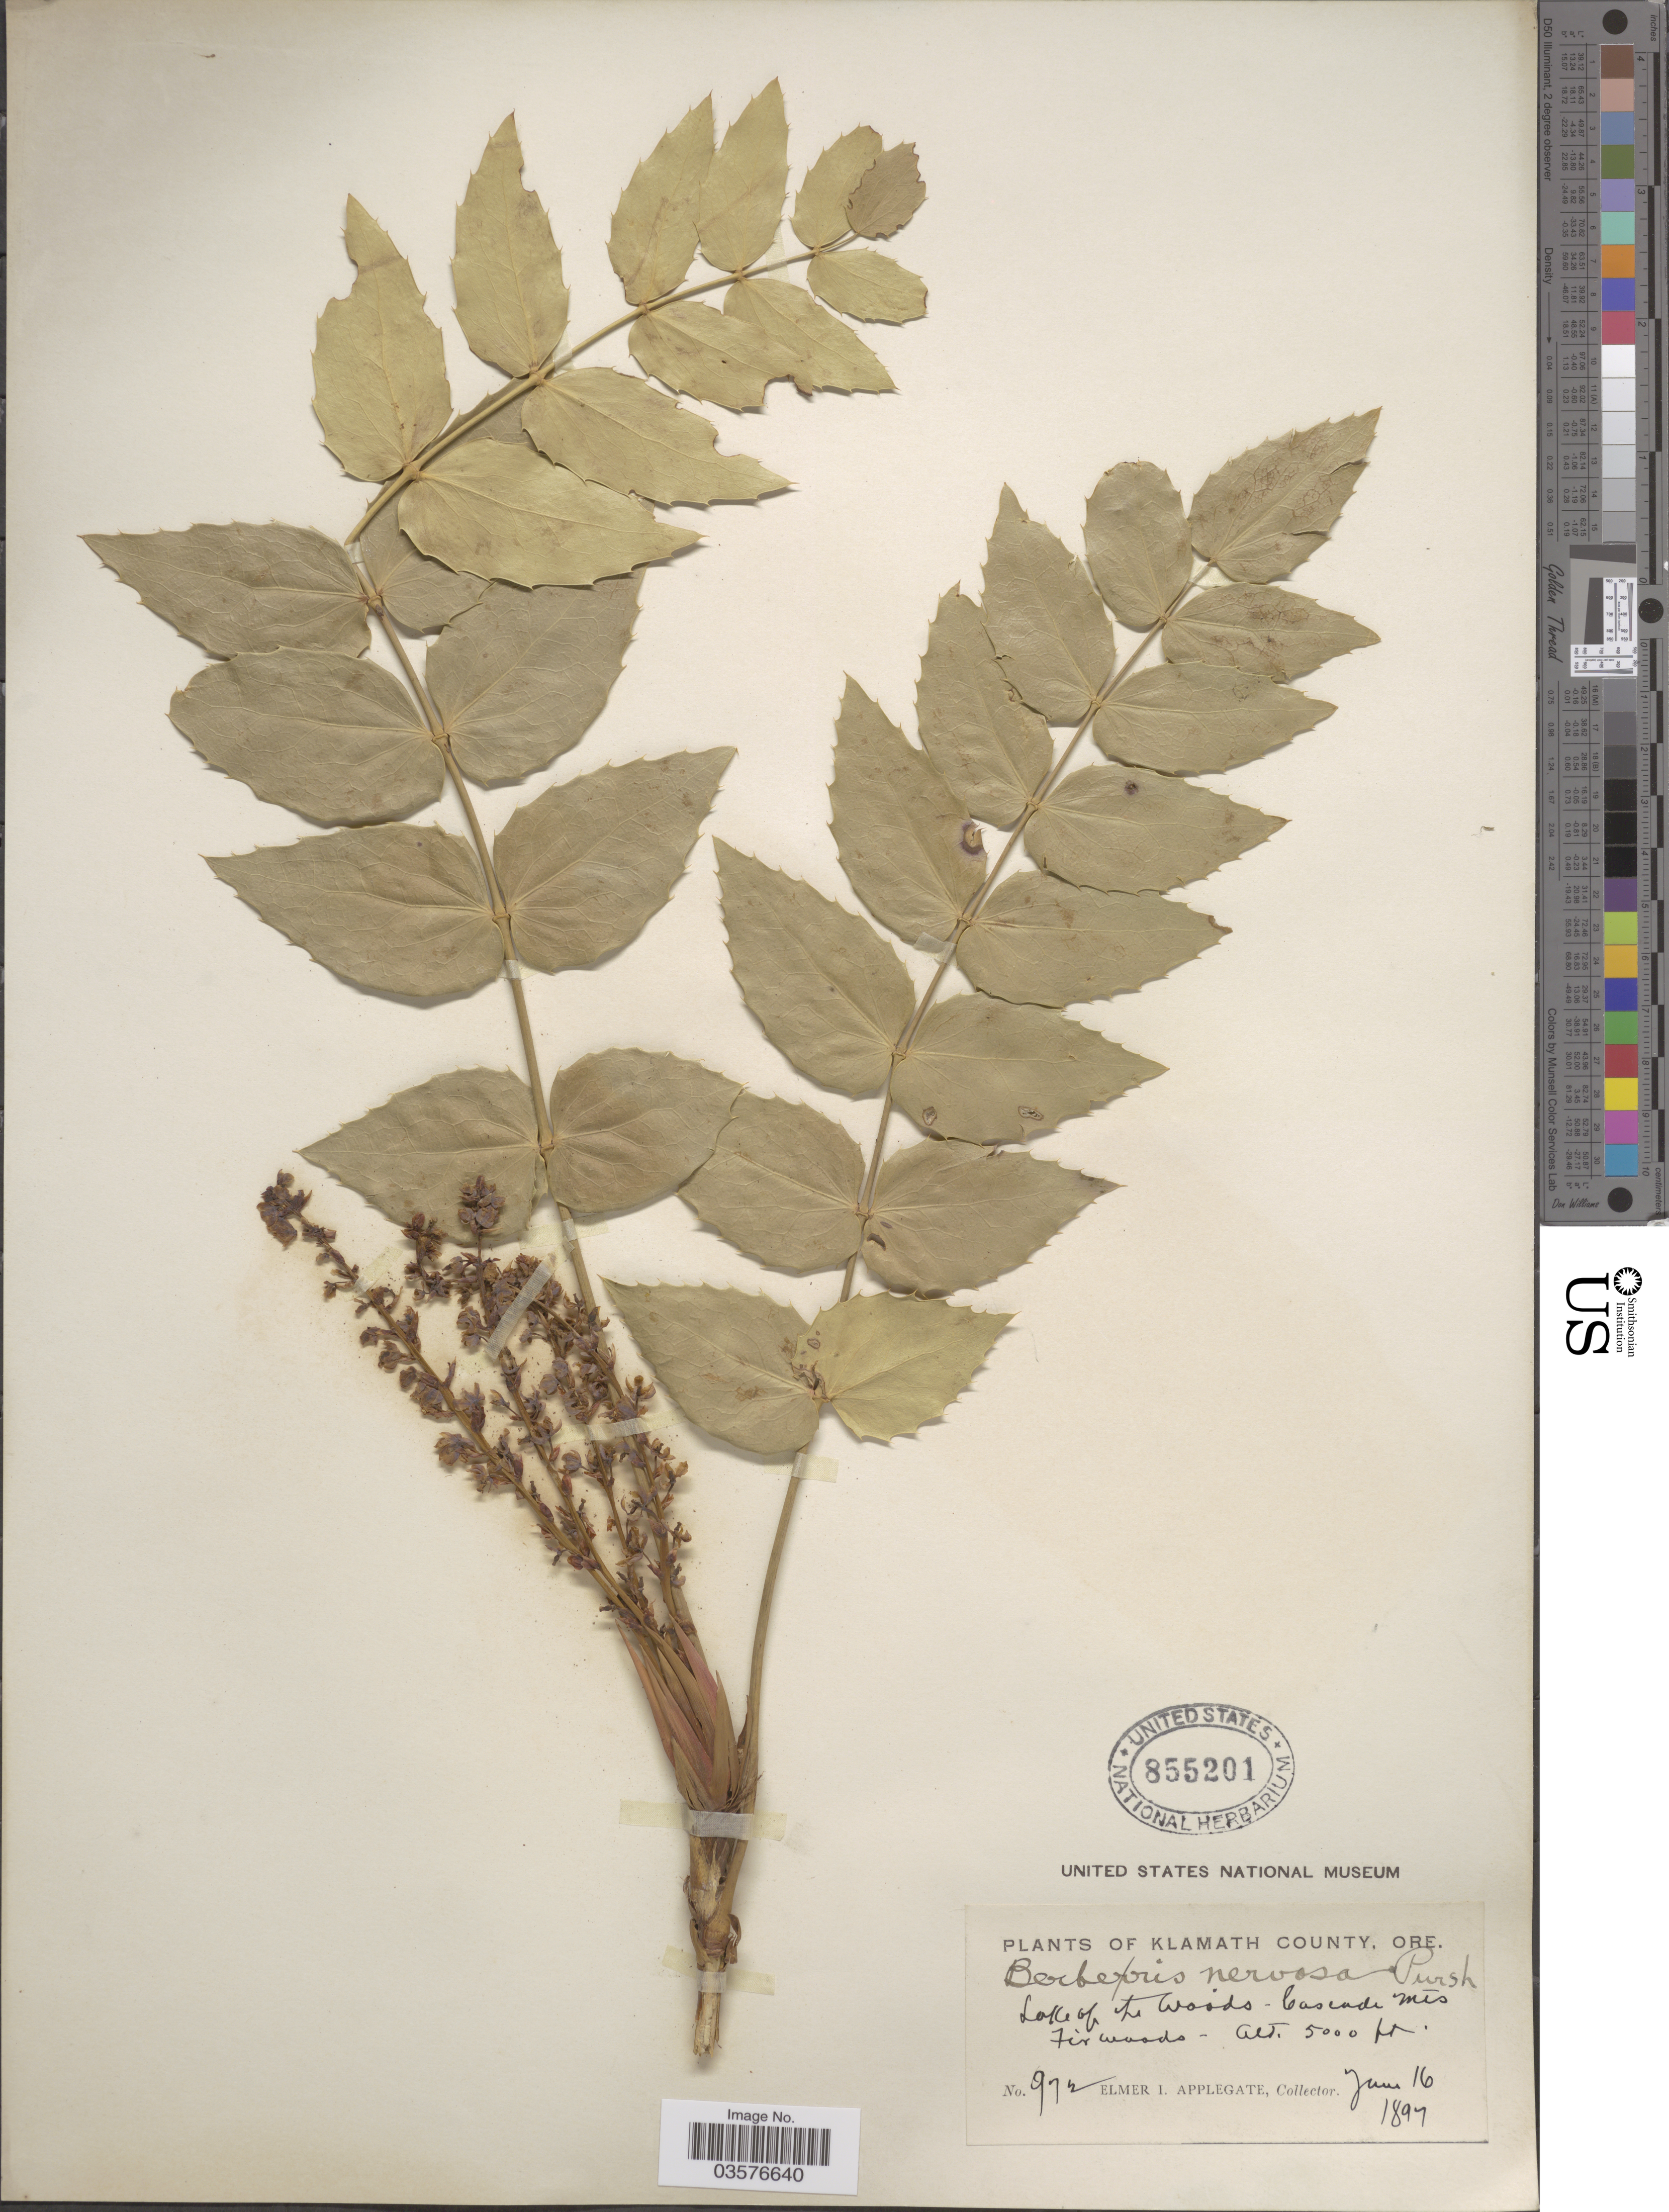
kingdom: Plantae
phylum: Tracheophyta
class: Magnoliopsida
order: Ranunculales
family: Berberidaceae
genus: Mahonia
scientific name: Mahonia nervosa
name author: (Pursh) Nutt.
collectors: E. I. Applegate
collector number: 972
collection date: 1897-06-16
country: United States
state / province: Oregon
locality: Klamath County. Lake of the woods - Cascade Mts. Fir Woods.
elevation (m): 1524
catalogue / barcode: US 855201